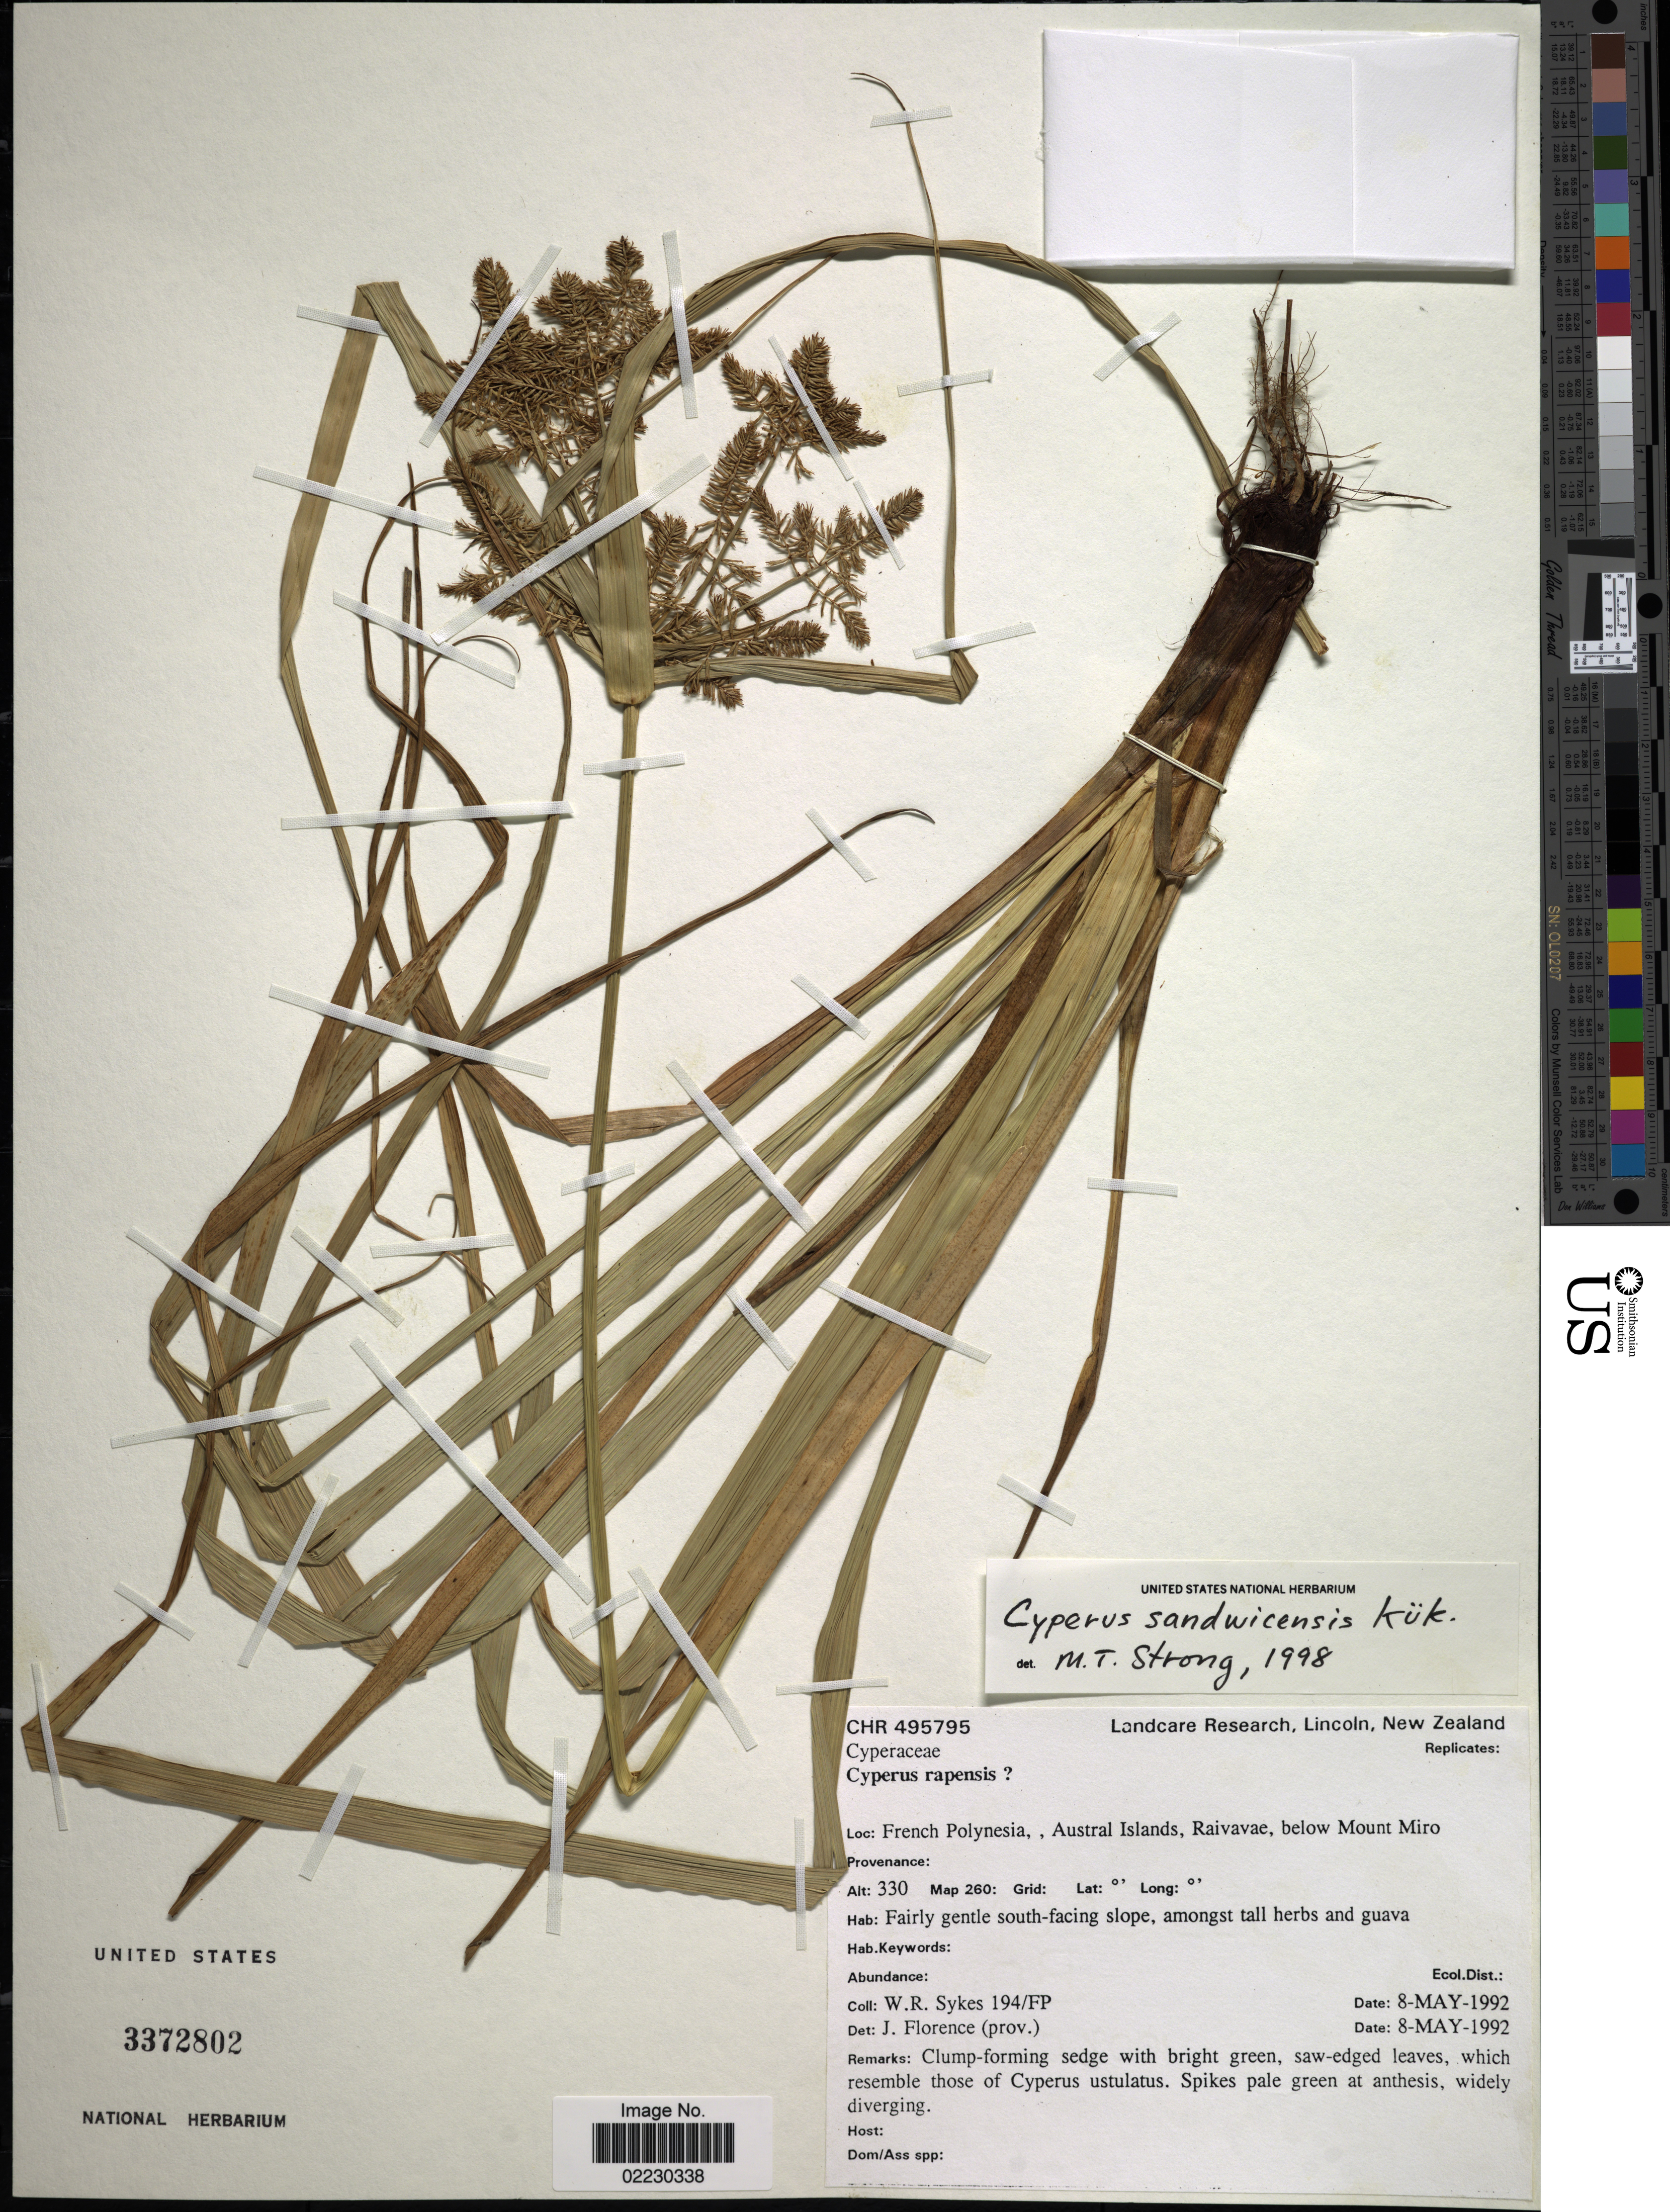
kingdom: Plantae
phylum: Tracheophyta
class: Liliopsida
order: Poales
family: Cyperaceae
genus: Cyperus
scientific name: Cyperus sandwicensis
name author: Kük.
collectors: W. R. Sykes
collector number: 194/FP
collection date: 1992-05-08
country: French Polynesia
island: Raivavae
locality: Austral Islands, Raivavae, below Mount Miro, fairly gentle south-facing slope, amongst tall herbs and guava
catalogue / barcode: US 3372802